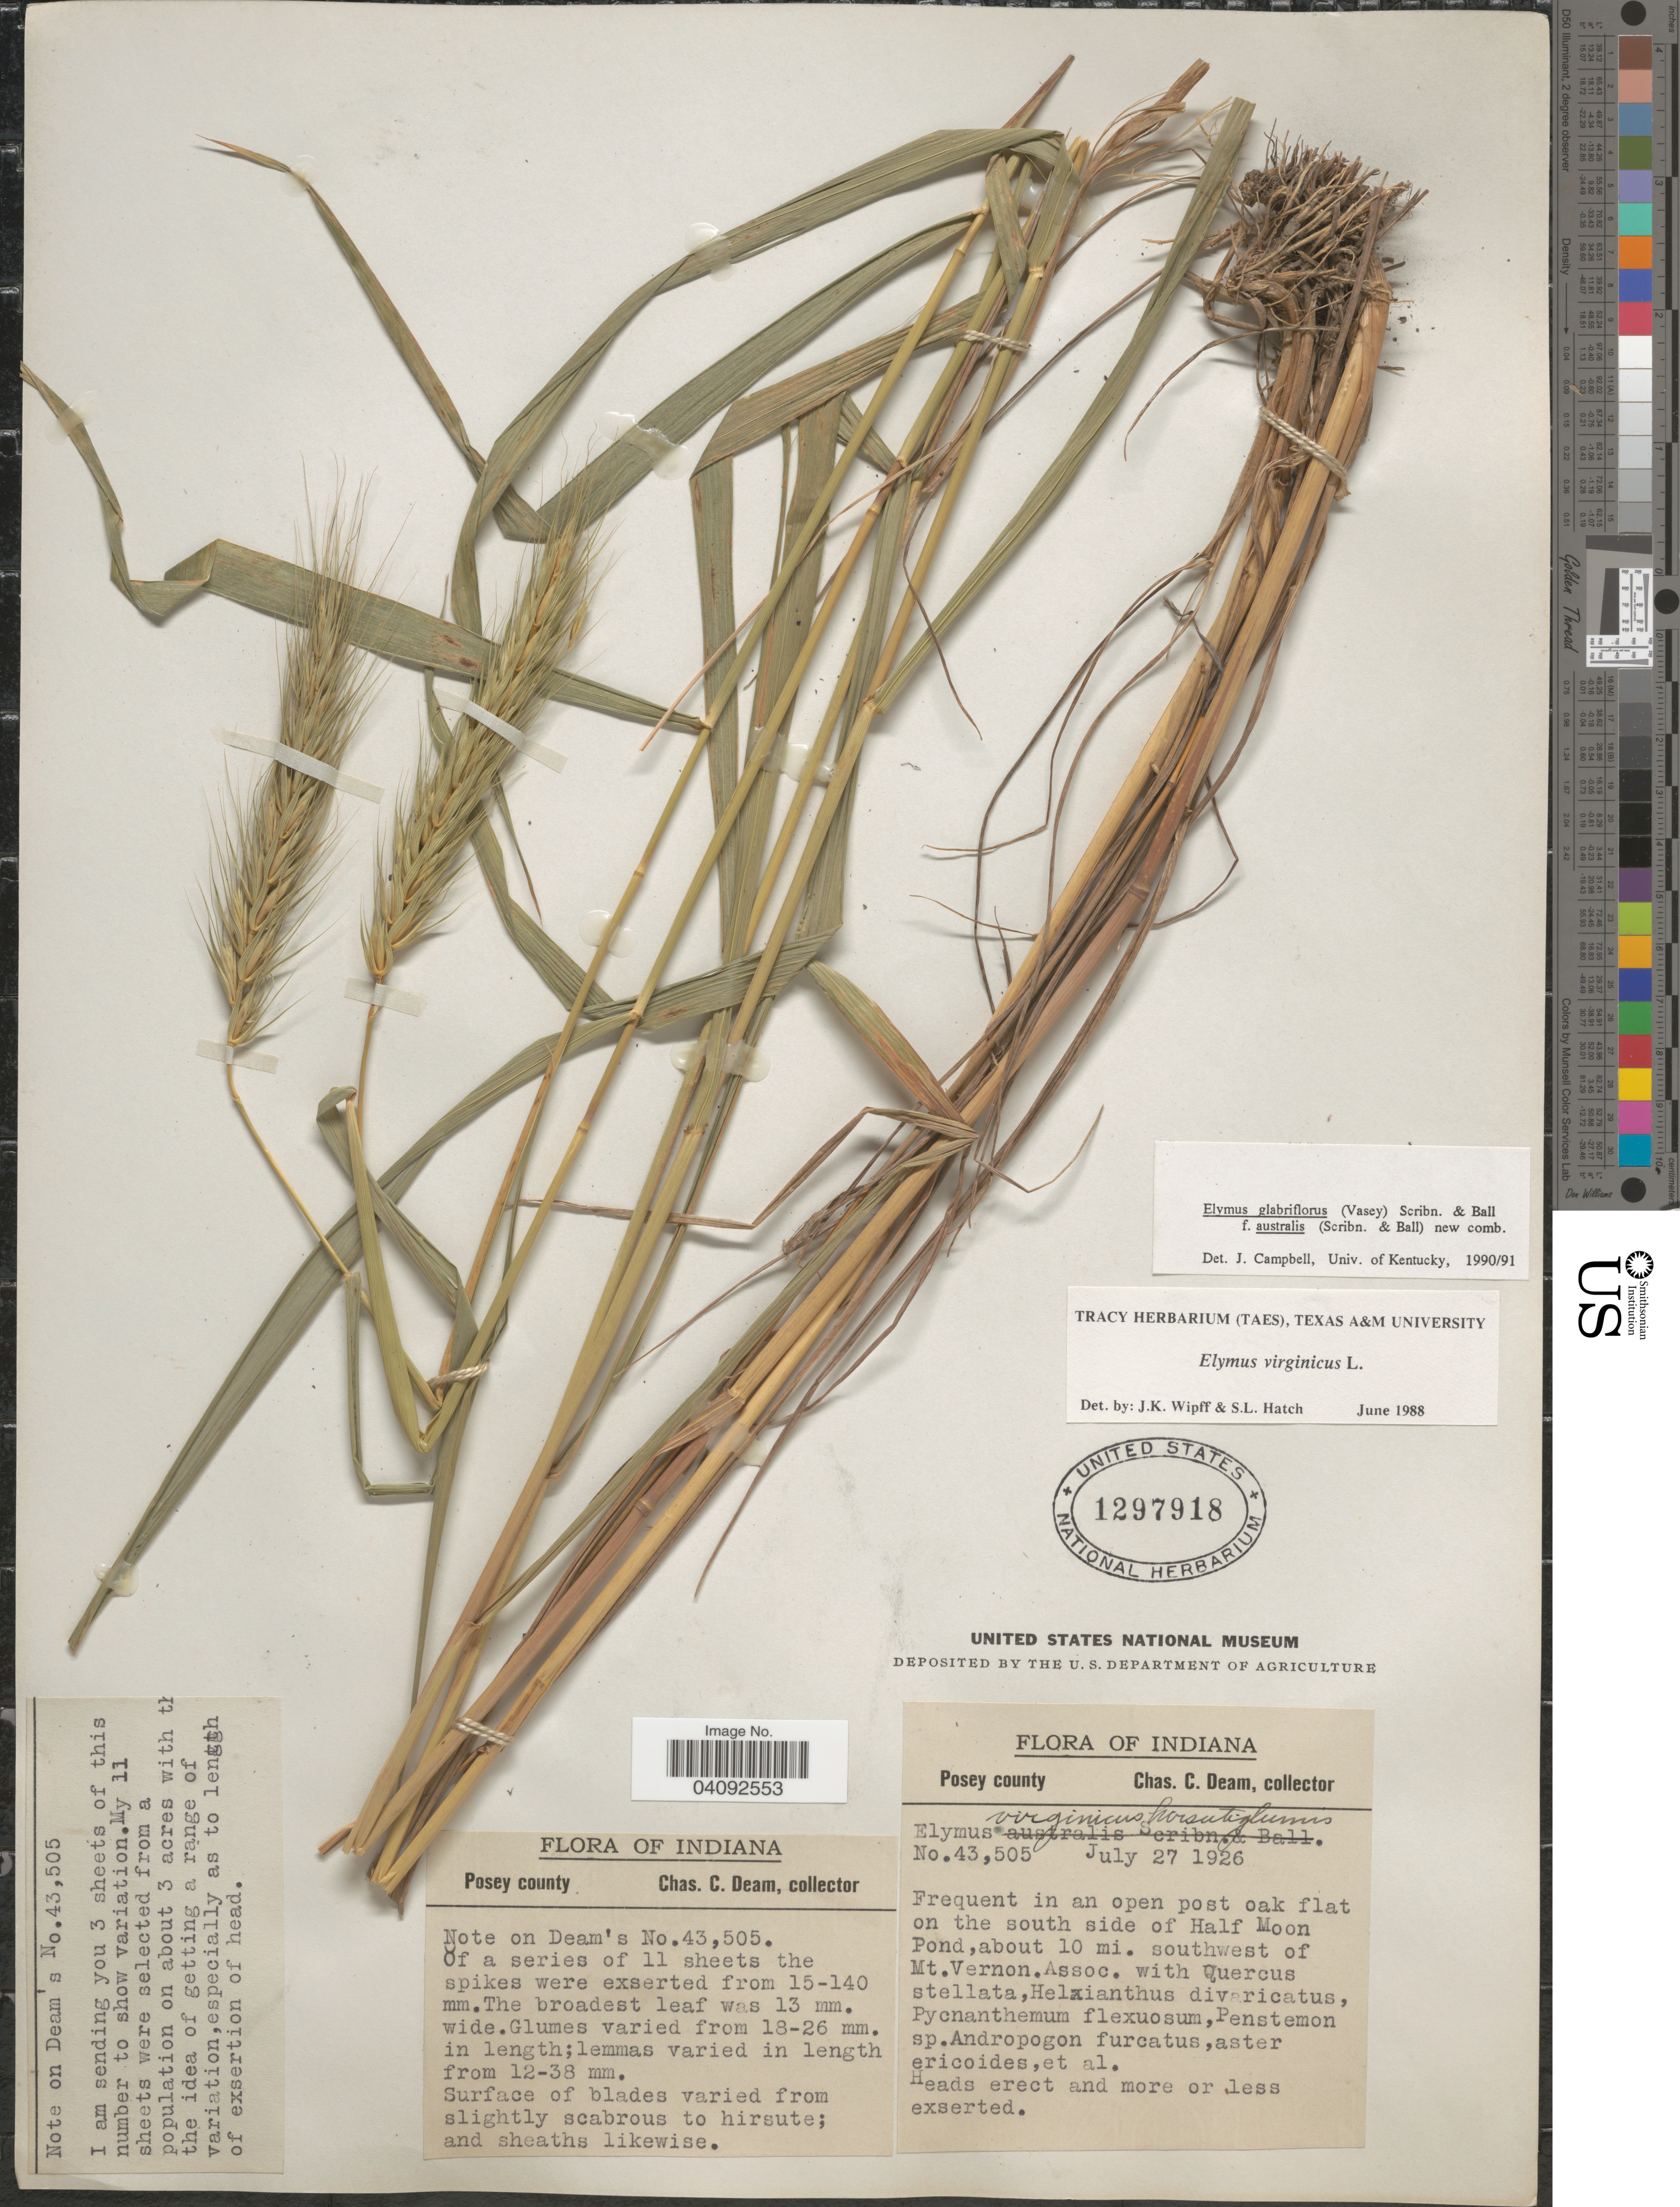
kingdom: Plantae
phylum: Tracheophyta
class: Liliopsida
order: Poales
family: Poaceae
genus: Elymus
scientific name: Elymus glabriflorus var. australis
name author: (Scribn. & C.R. Ball) J.J.N. Campb.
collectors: C. C. Deam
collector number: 43505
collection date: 1926-07-27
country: United States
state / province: Indiana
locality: Posey county. Frequent in an open post oak flat on the south side of Half Moon Pond,about 10 mi. southwest of Mt.Vernon.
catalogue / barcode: US 1297918